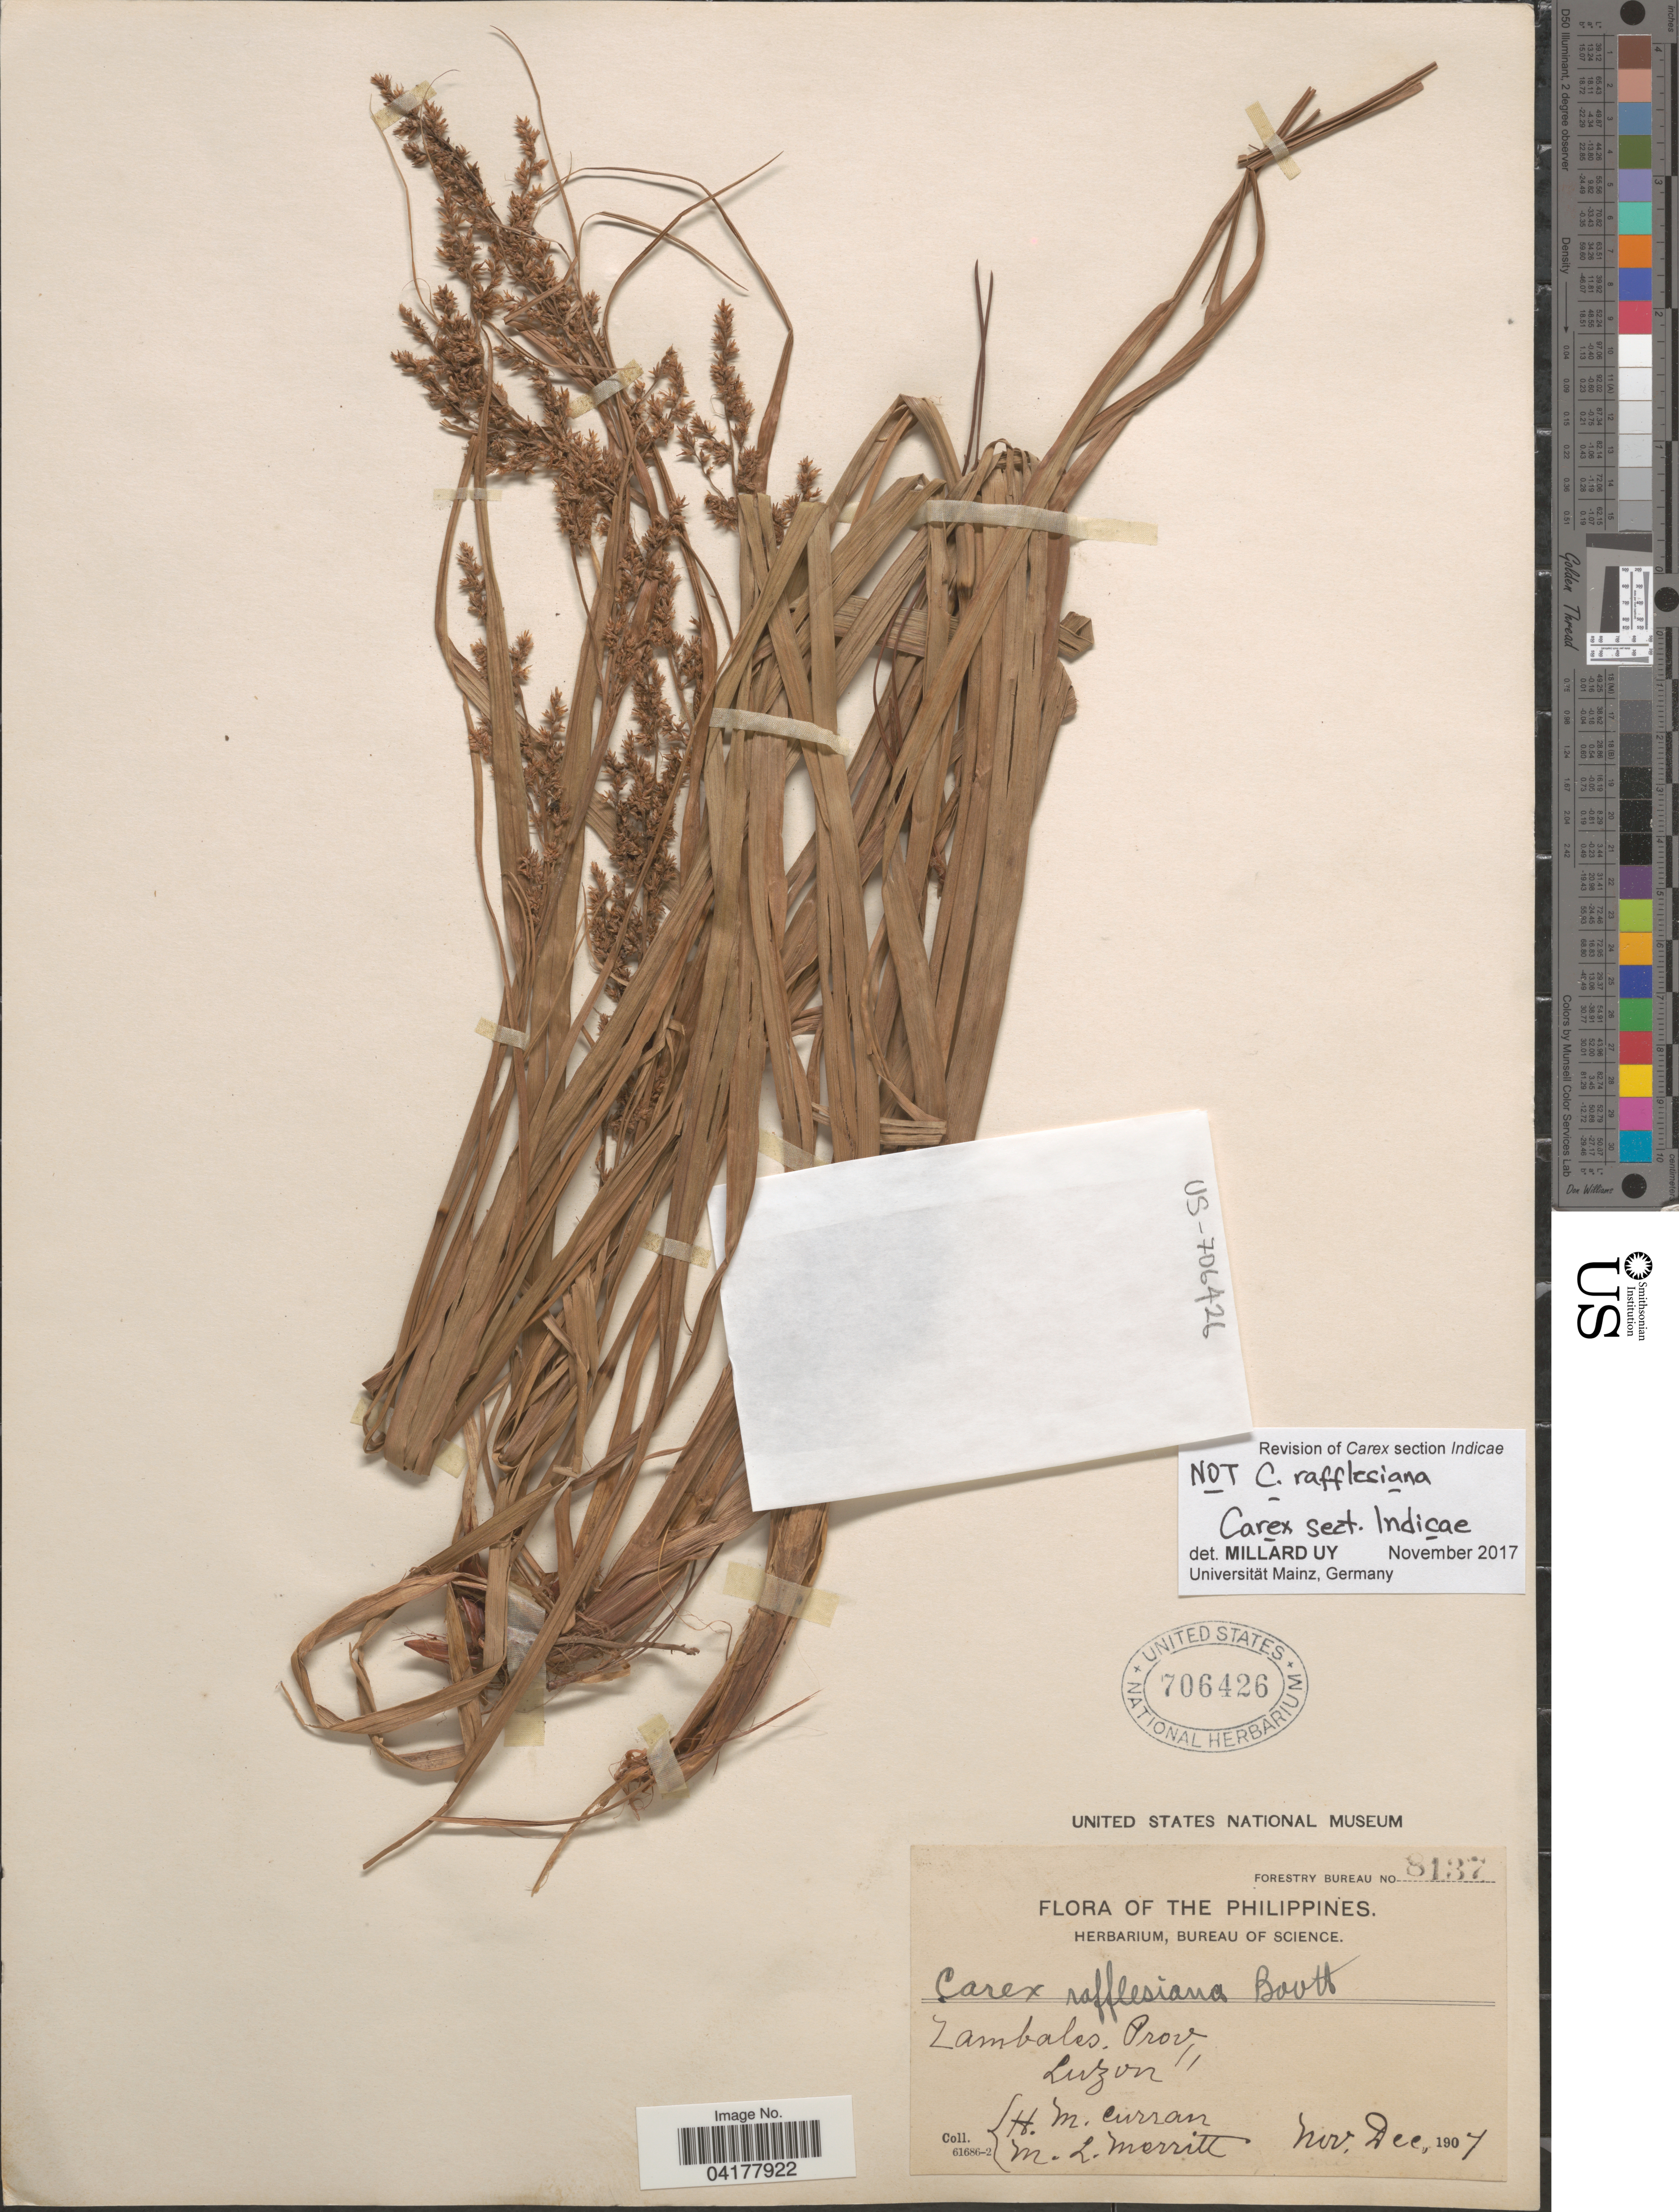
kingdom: Plantae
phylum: Tracheophyta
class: Liliopsida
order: Poales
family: Cyperaceae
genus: Carex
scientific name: Carex sp.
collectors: H. M. Curran & M. L. Merritt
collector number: Forestry Bureau 8137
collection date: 1907-11/1907-12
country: Philippines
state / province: Central Luzon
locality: Zambales. Prov, Luzon.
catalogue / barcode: US 706426